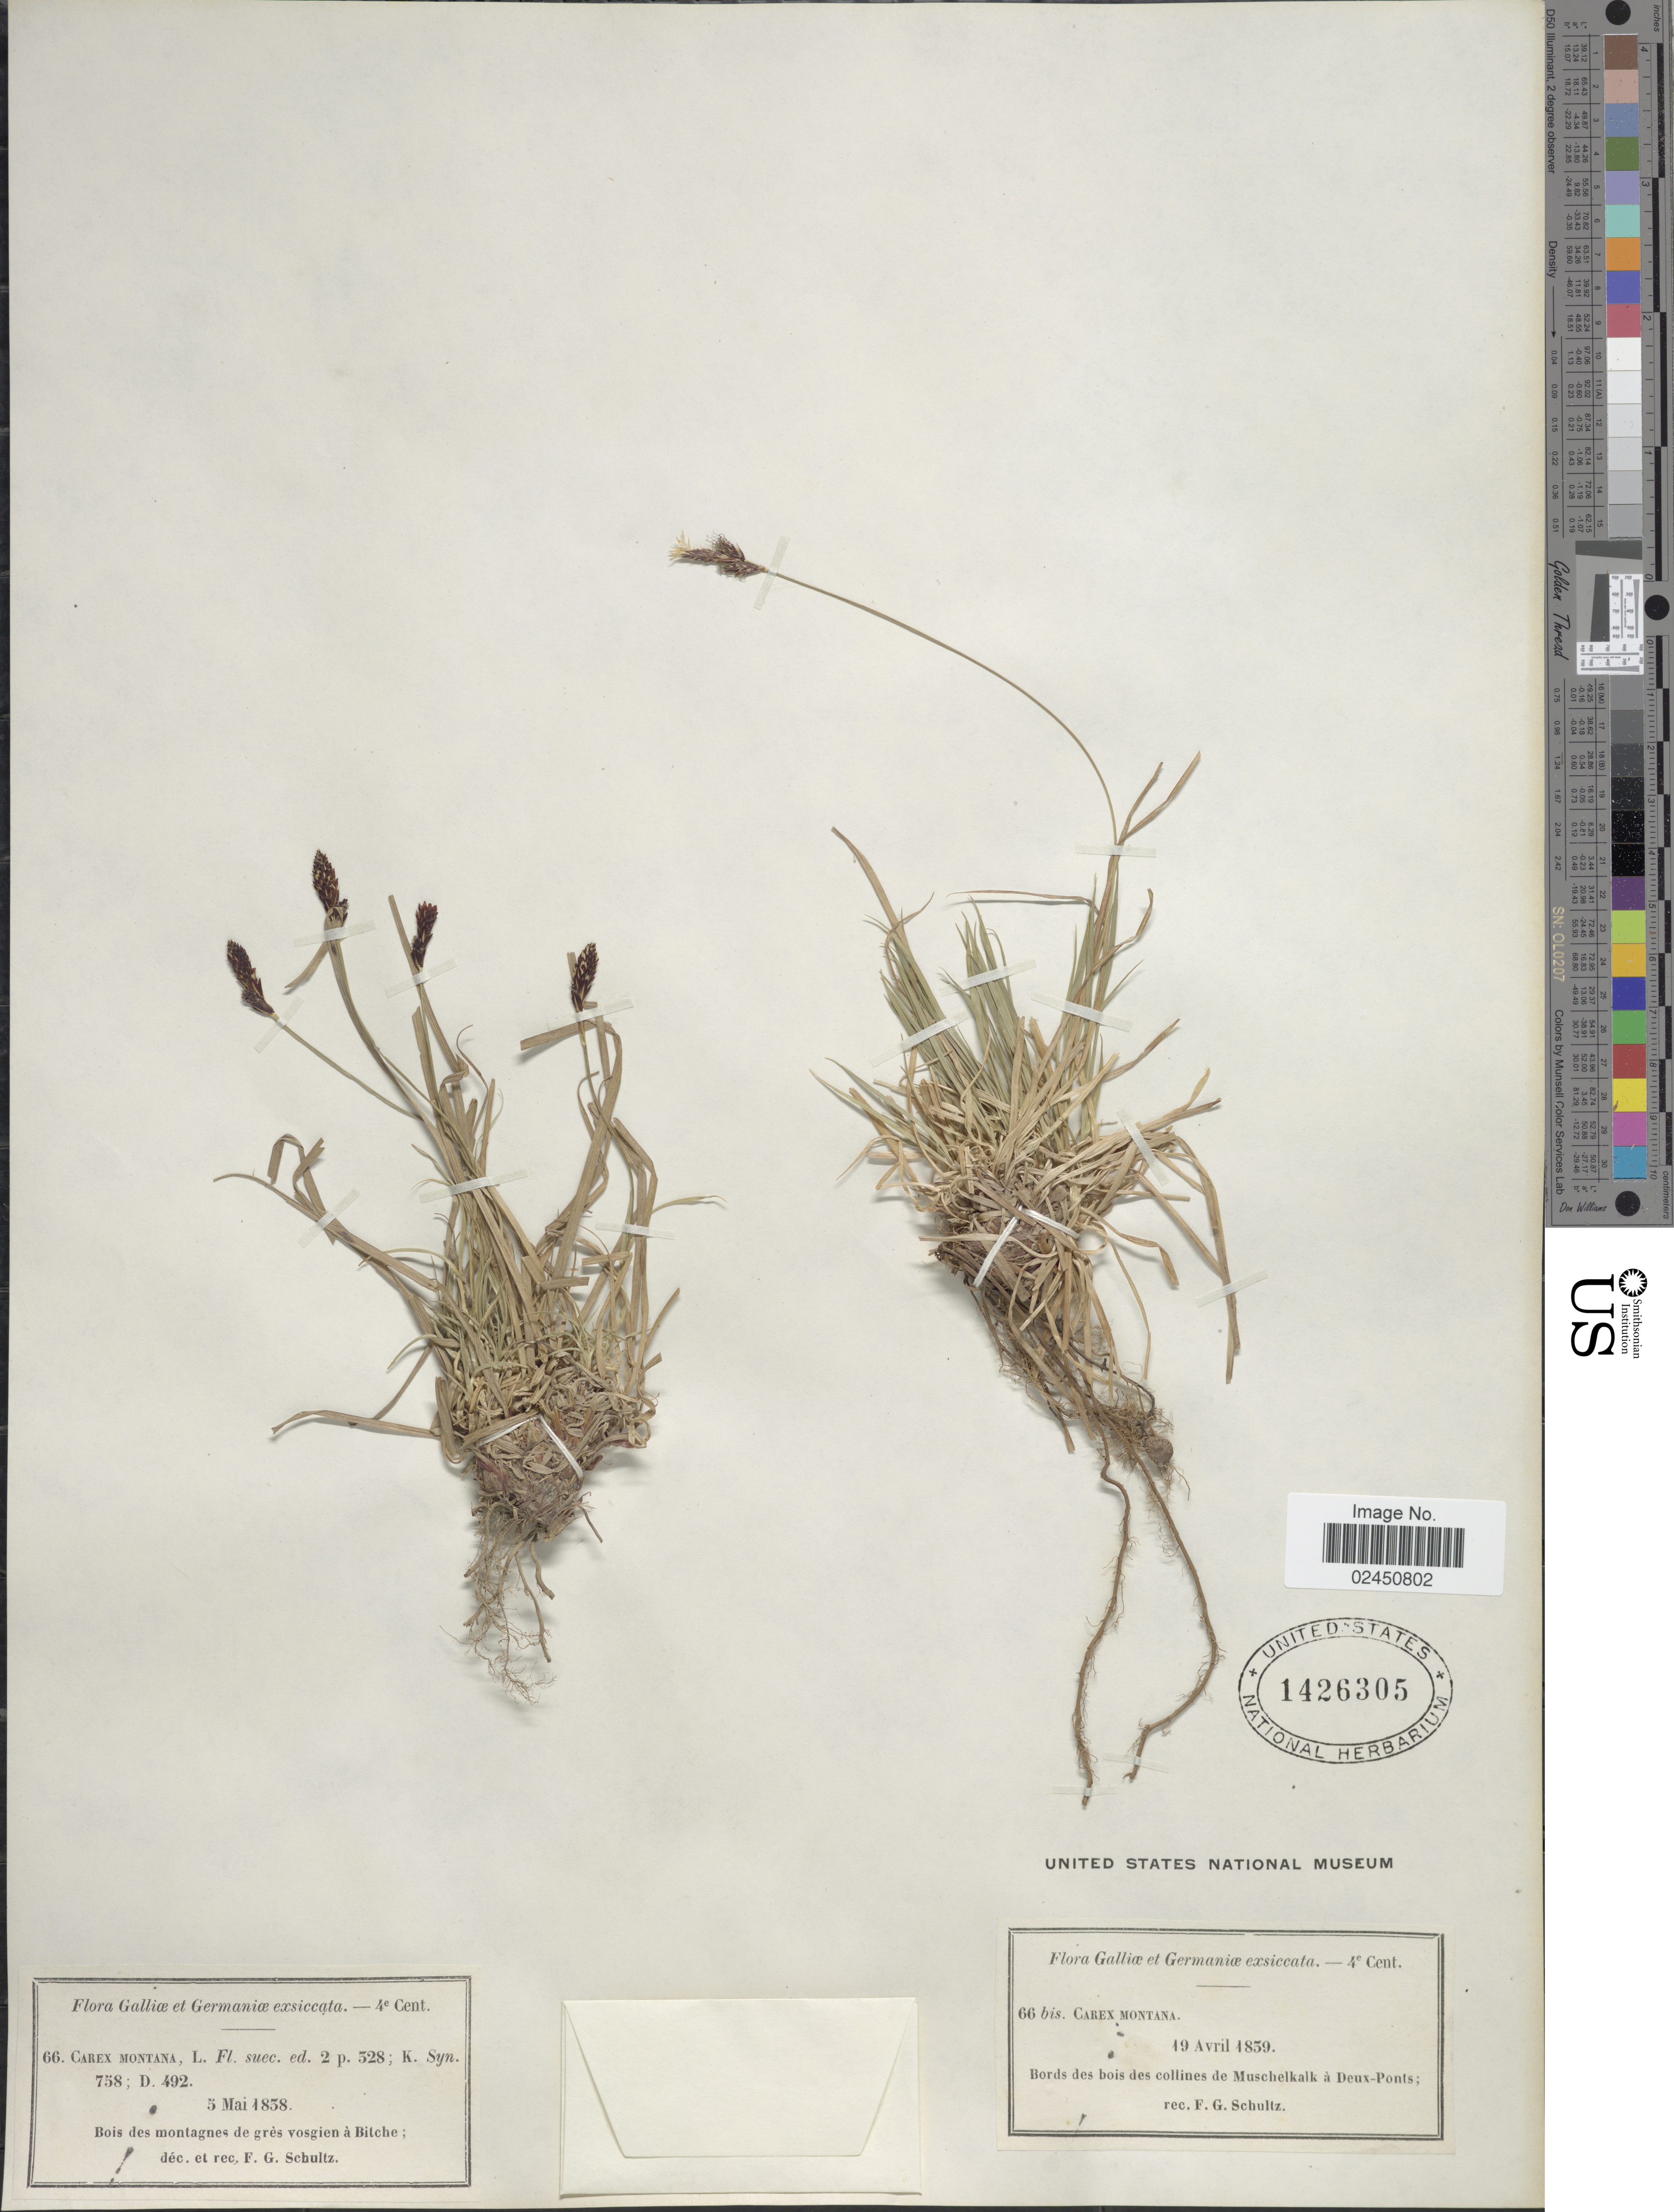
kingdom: Plantae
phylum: Tracheophyta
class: Liliopsida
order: Poales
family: Cyperaceae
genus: Carex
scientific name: Carex montana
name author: L.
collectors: F. Schultz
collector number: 66bis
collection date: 1859-04-19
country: Germany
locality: Collines de Muschelkalk a Deux-Ponts, Galliae et Germaniae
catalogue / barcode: US 1426305-2